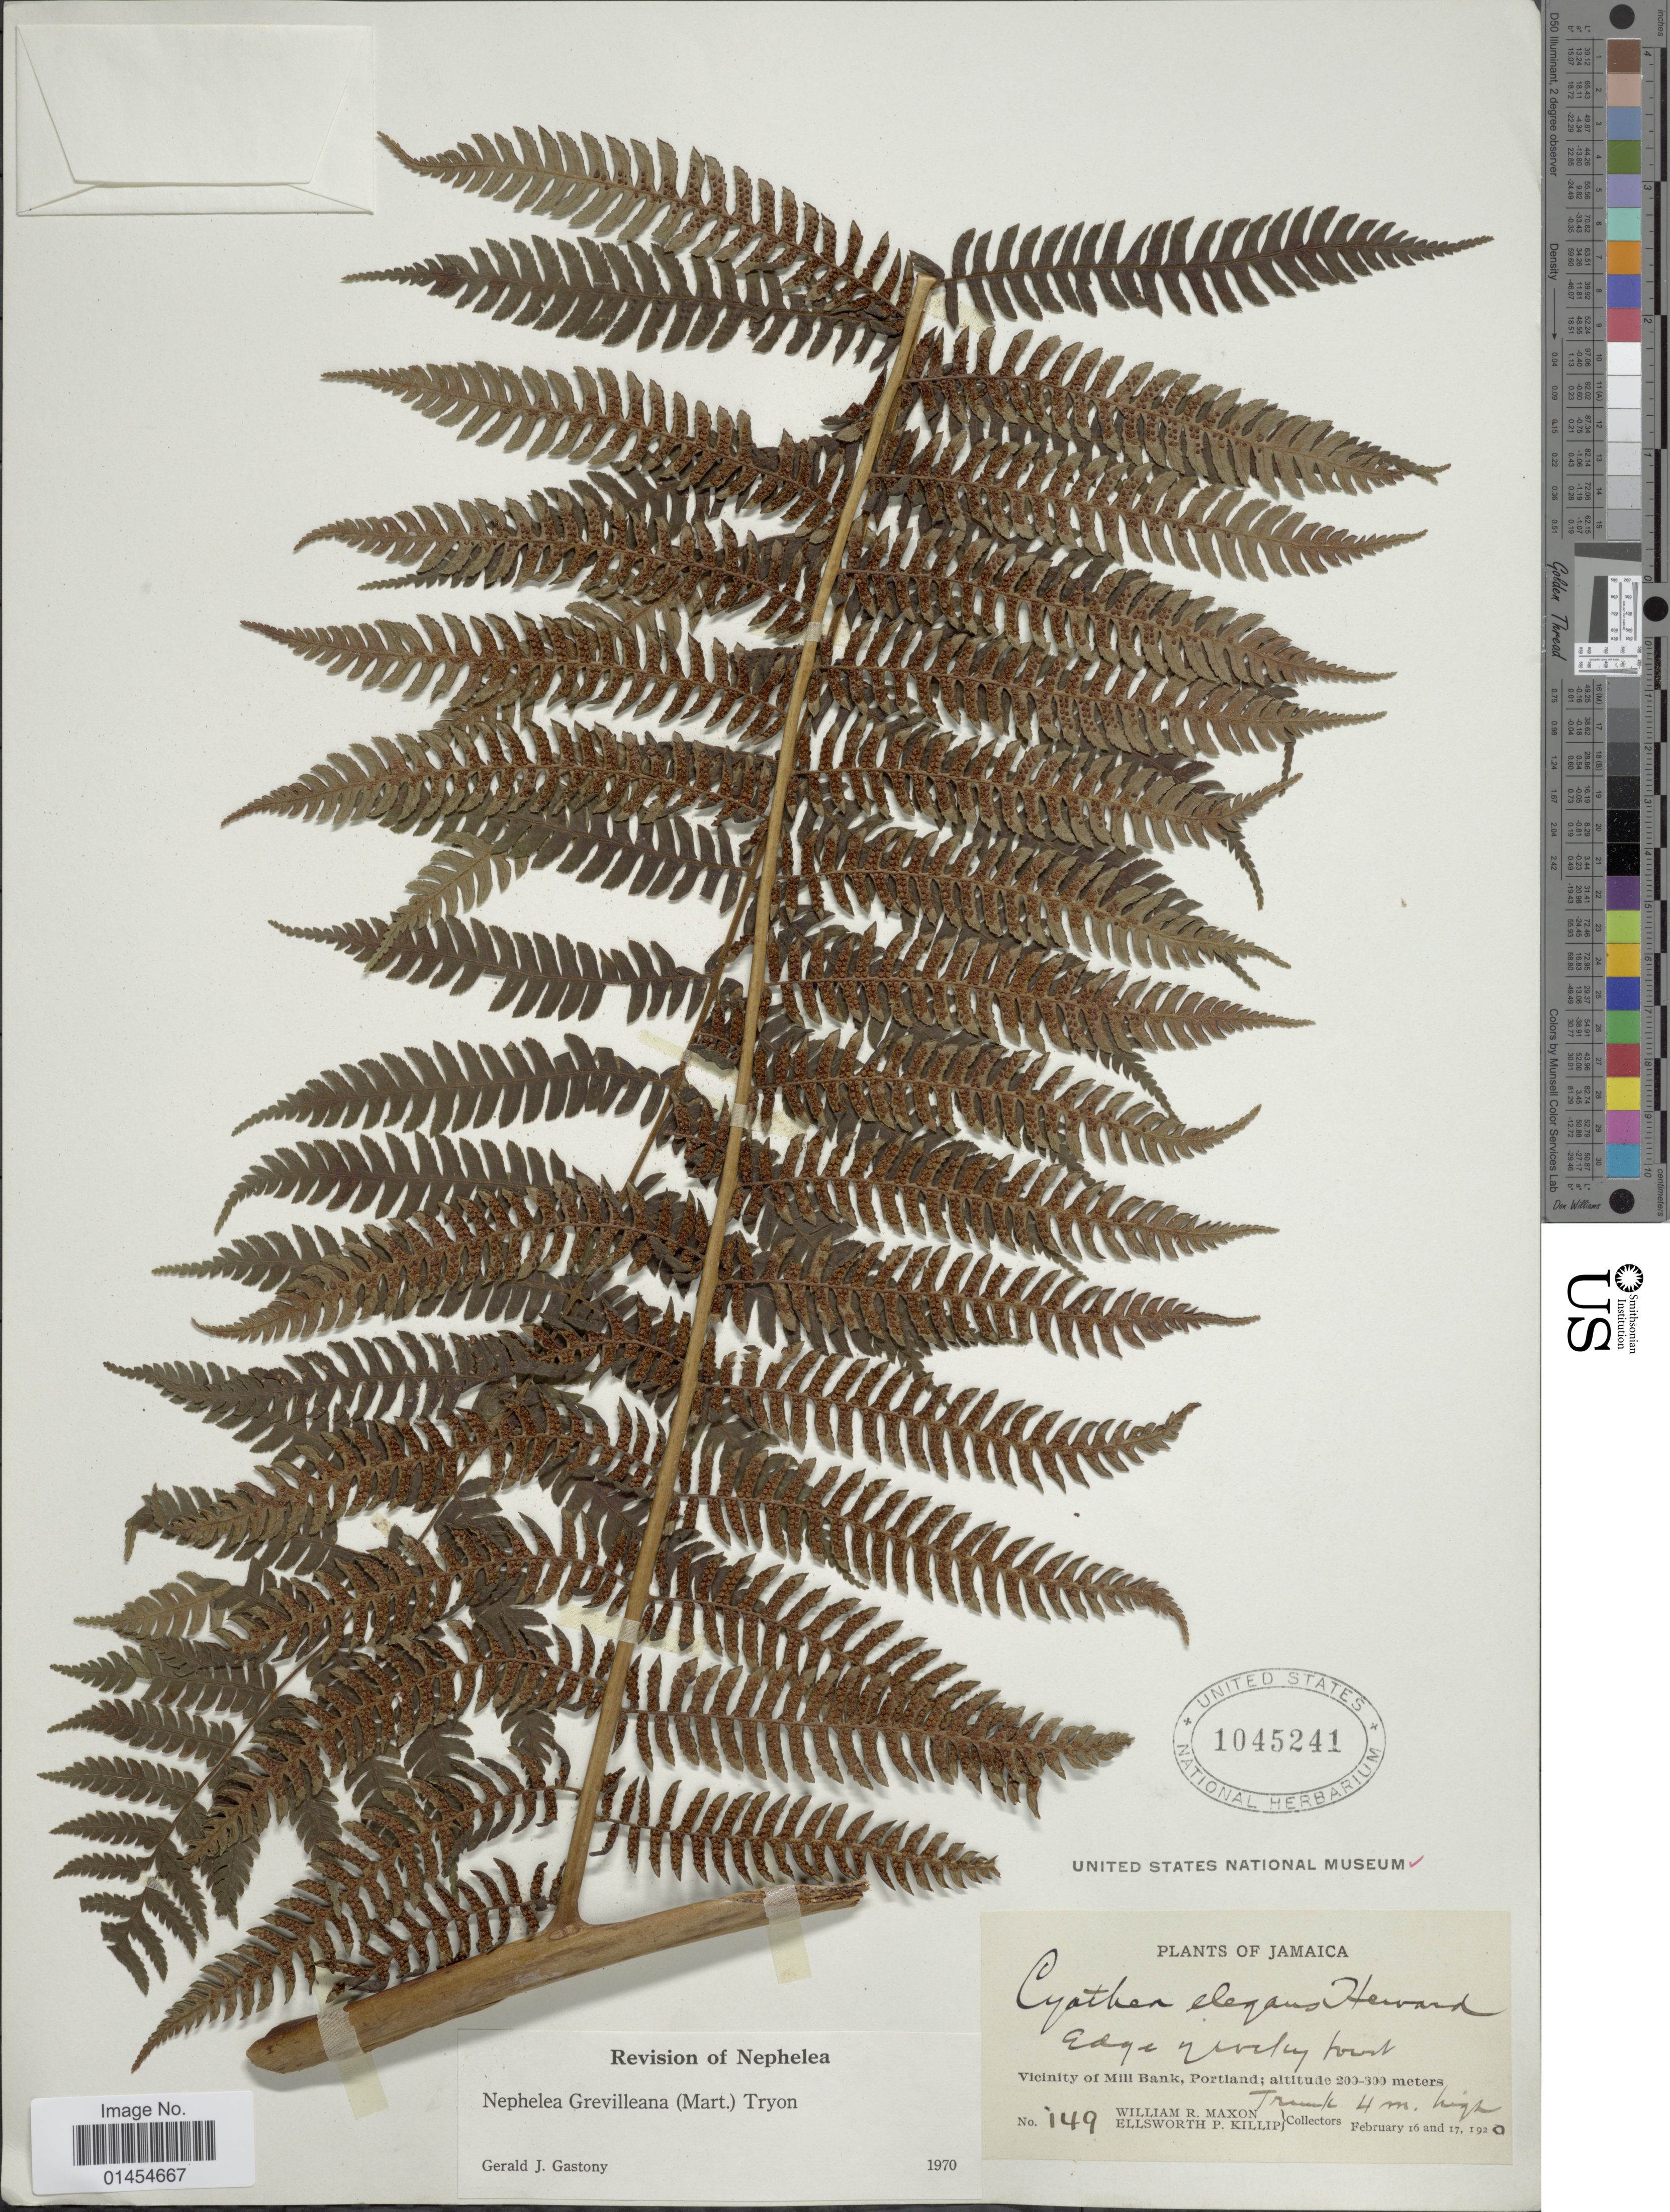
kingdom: Plantae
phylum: Tracheophyta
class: Polypodiopsida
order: Cyatheales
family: Cyatheaceae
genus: Alsophila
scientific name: Alsophila grevilleana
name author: (Mart.) D.S. Conant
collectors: W. R. Maxon & E. P. Killip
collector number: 149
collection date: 1920-02-16/1920-02-17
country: Jamaica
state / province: Portland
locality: Vicinity of Mill Bank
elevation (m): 200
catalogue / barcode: US 1045241